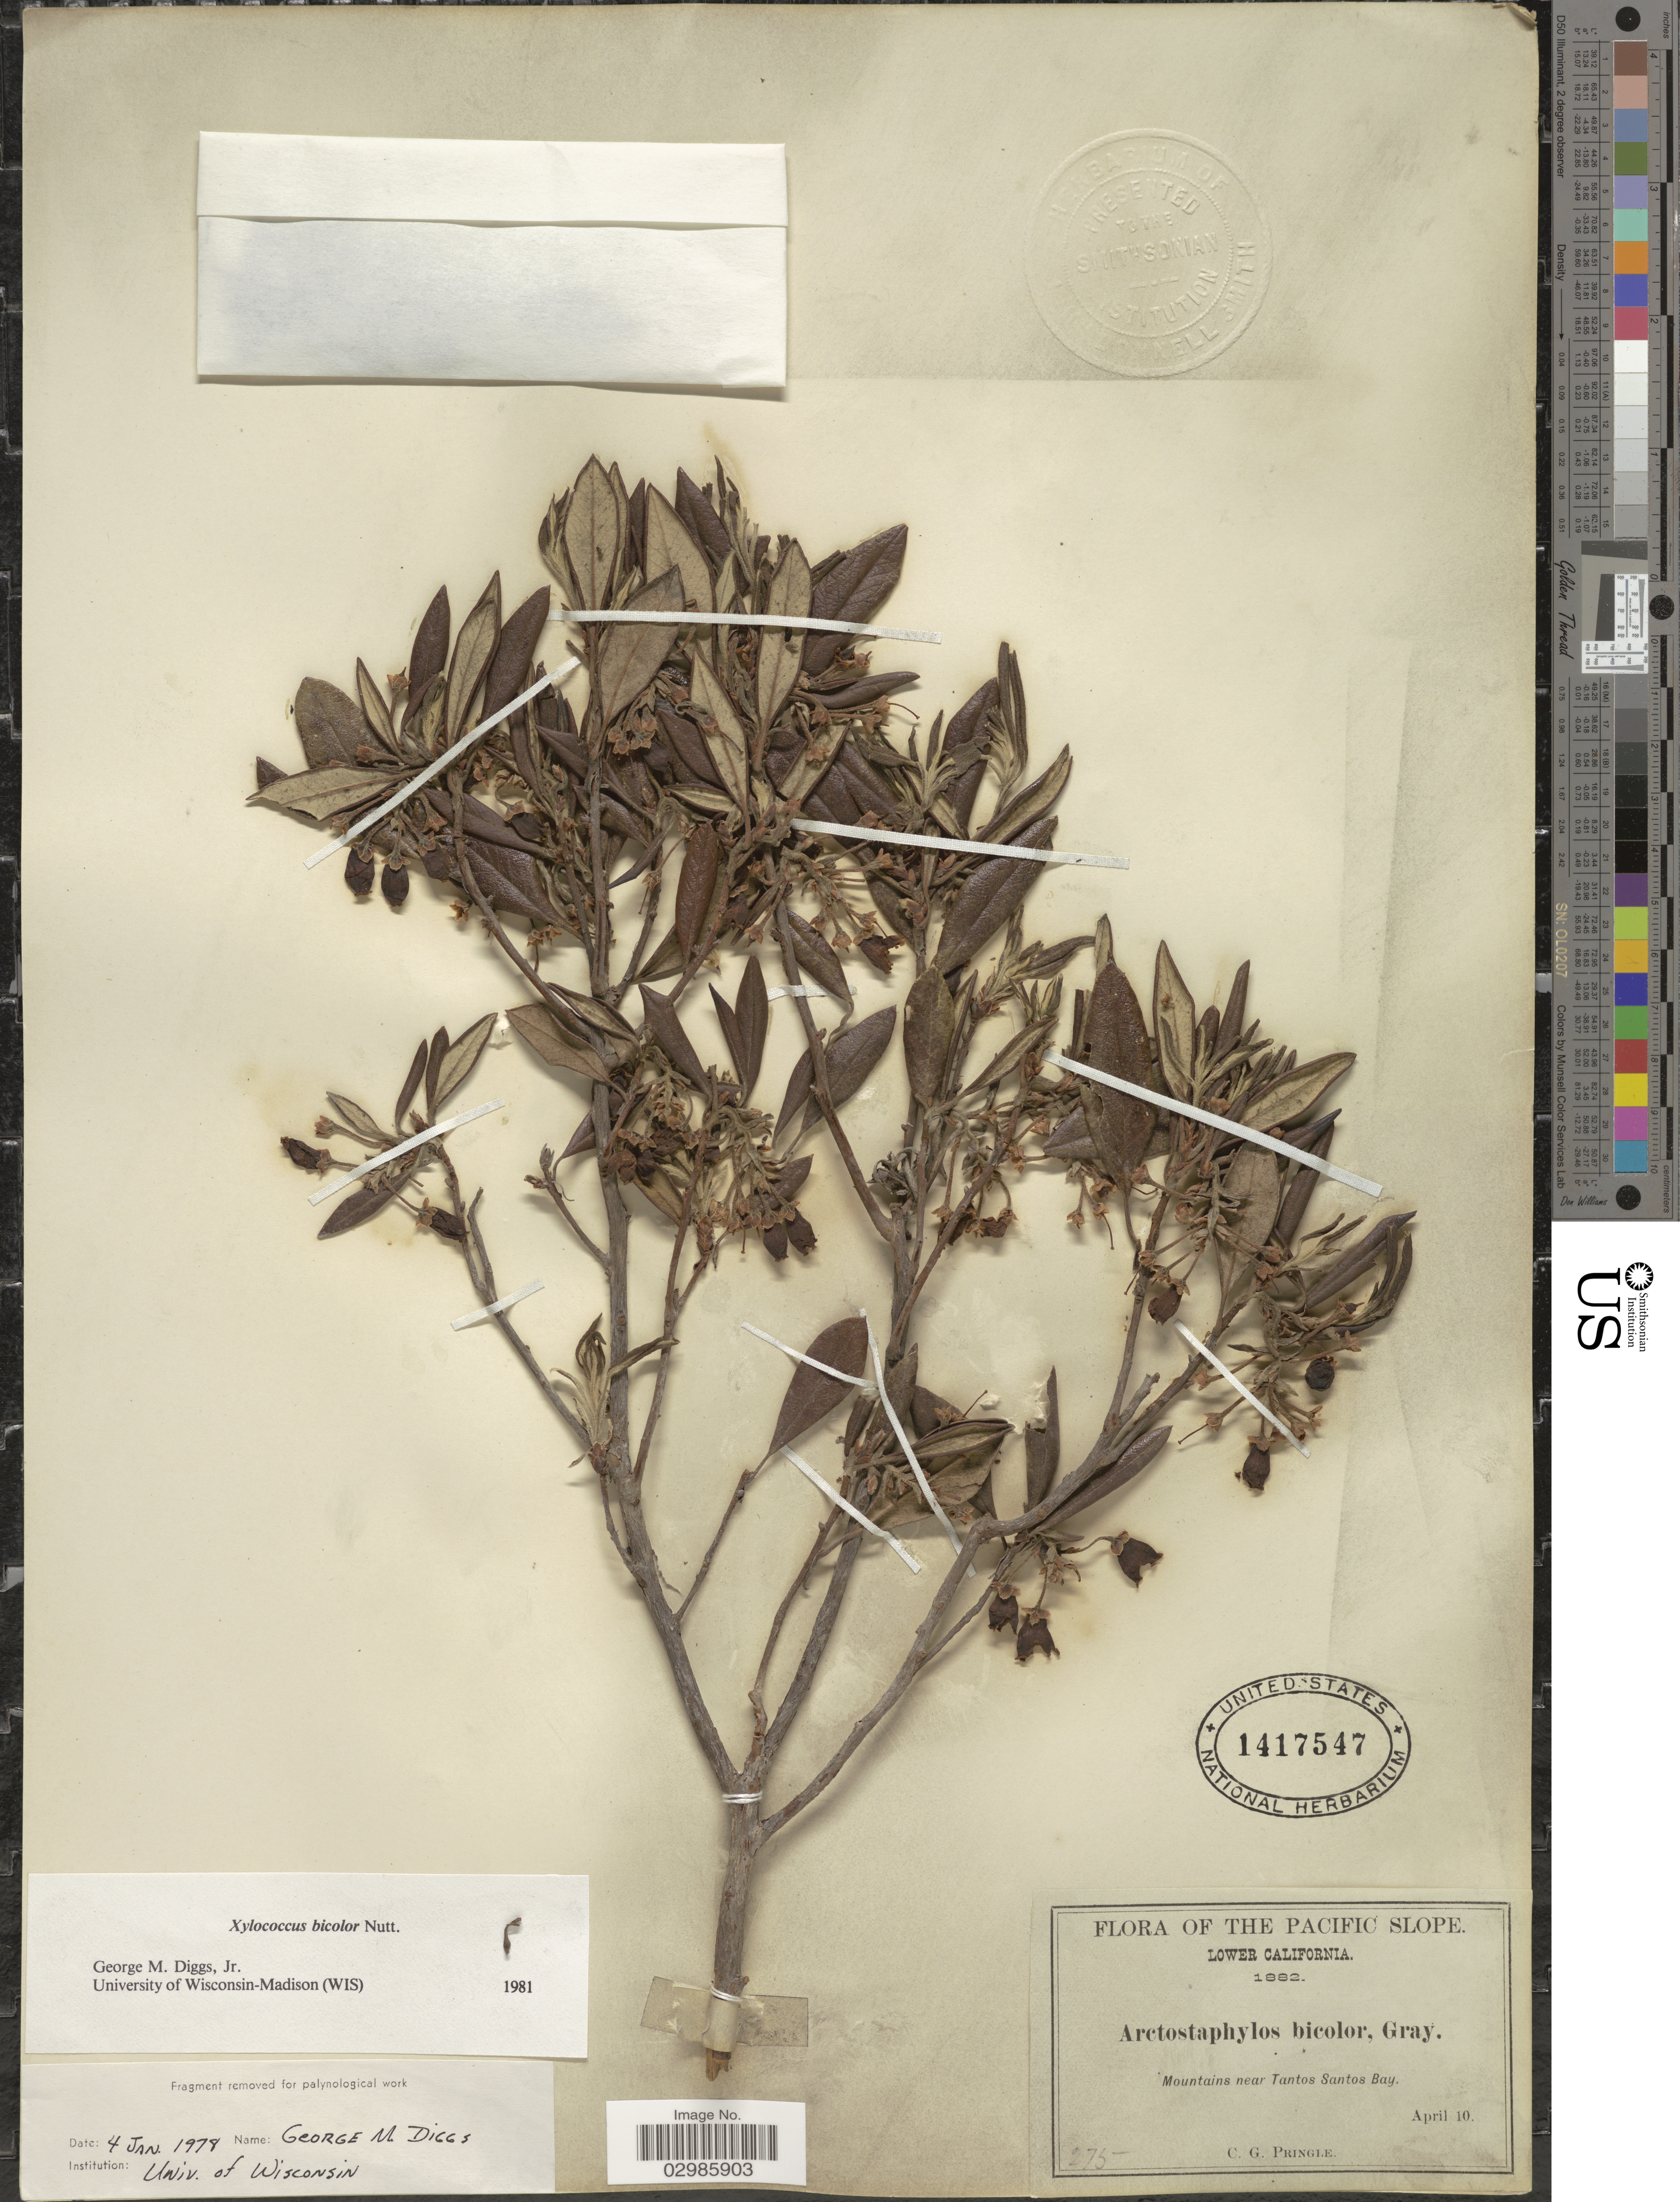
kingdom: Plantae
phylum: Tracheophyta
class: Magnoliopsida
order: Ericales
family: Ericaceae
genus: Xylococcus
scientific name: Xylococcus bicolor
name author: Nutt.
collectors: C. G. Pringle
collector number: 275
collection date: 1882-04-10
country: Mexico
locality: Pacific Slope. Lower California. Mountains near Tantos Santos Bay.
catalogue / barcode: US 1417547